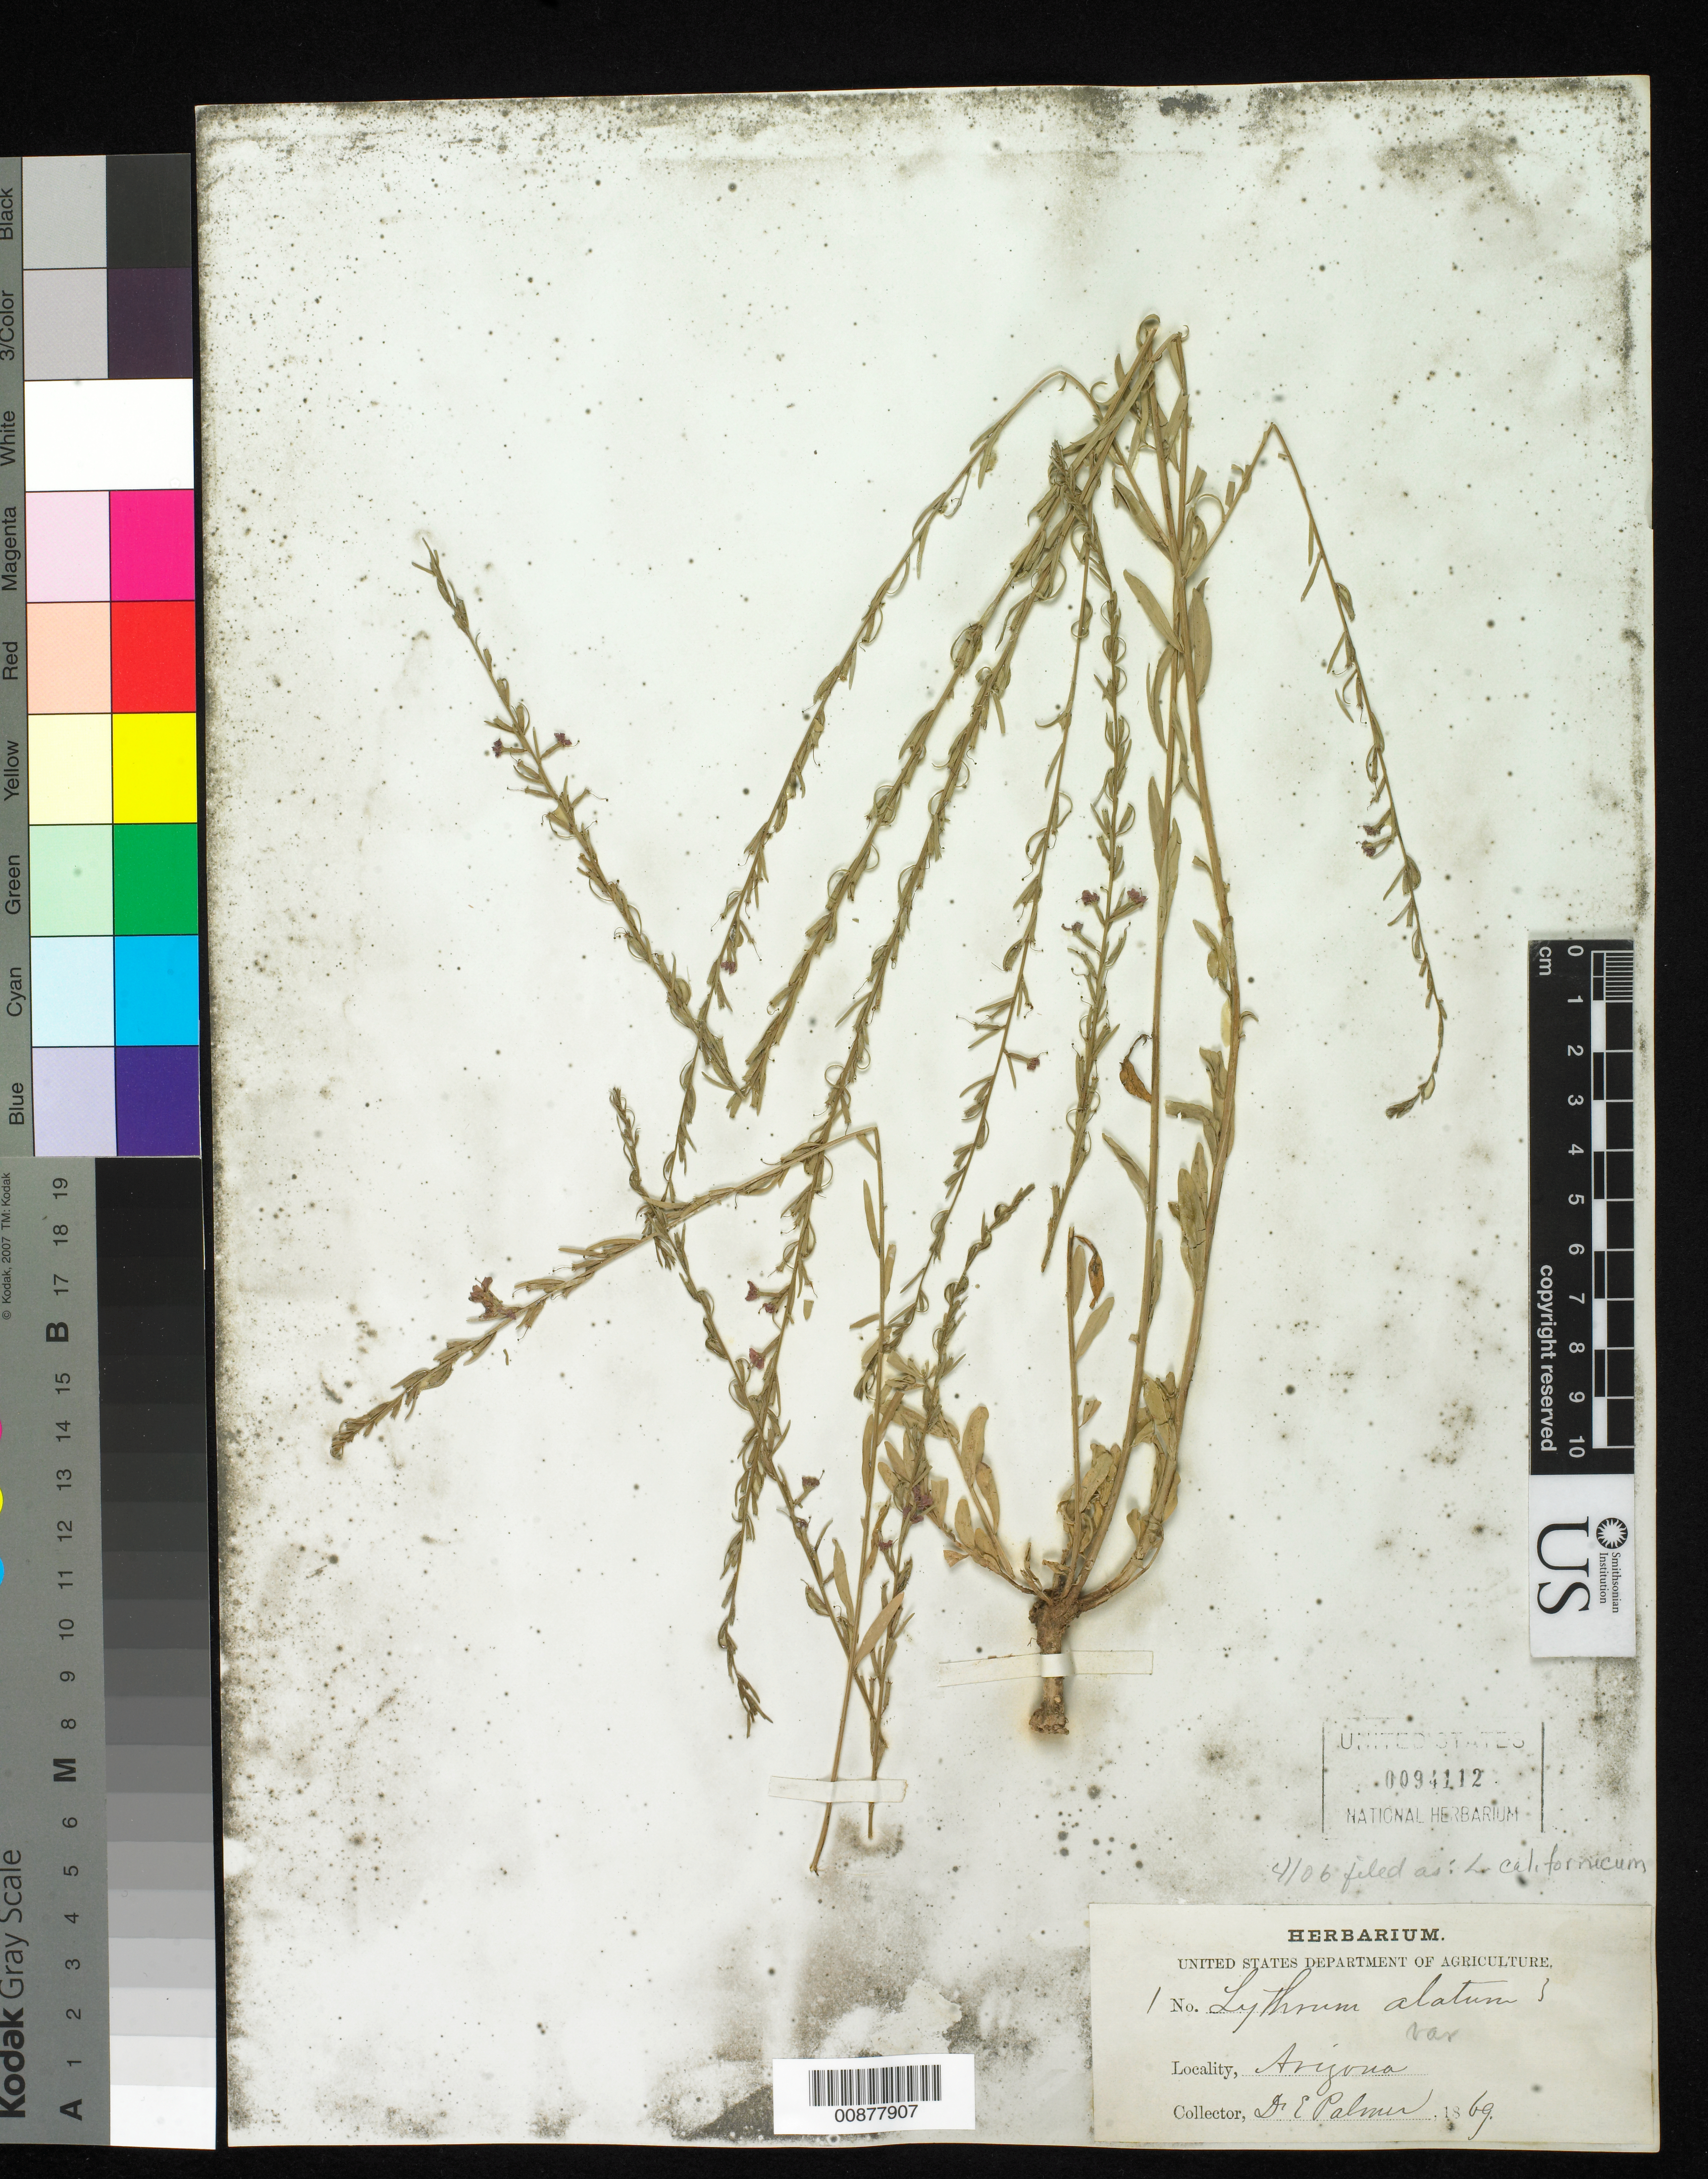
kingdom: Plantae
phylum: Tracheophyta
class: Magnoliopsida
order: Myrtales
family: Lythraceae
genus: Lythrum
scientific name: Lythrum californicum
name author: Torr. & A. Gray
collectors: E. Palmer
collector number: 1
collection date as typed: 1869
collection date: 1869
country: United States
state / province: Arizona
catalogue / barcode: US 94112